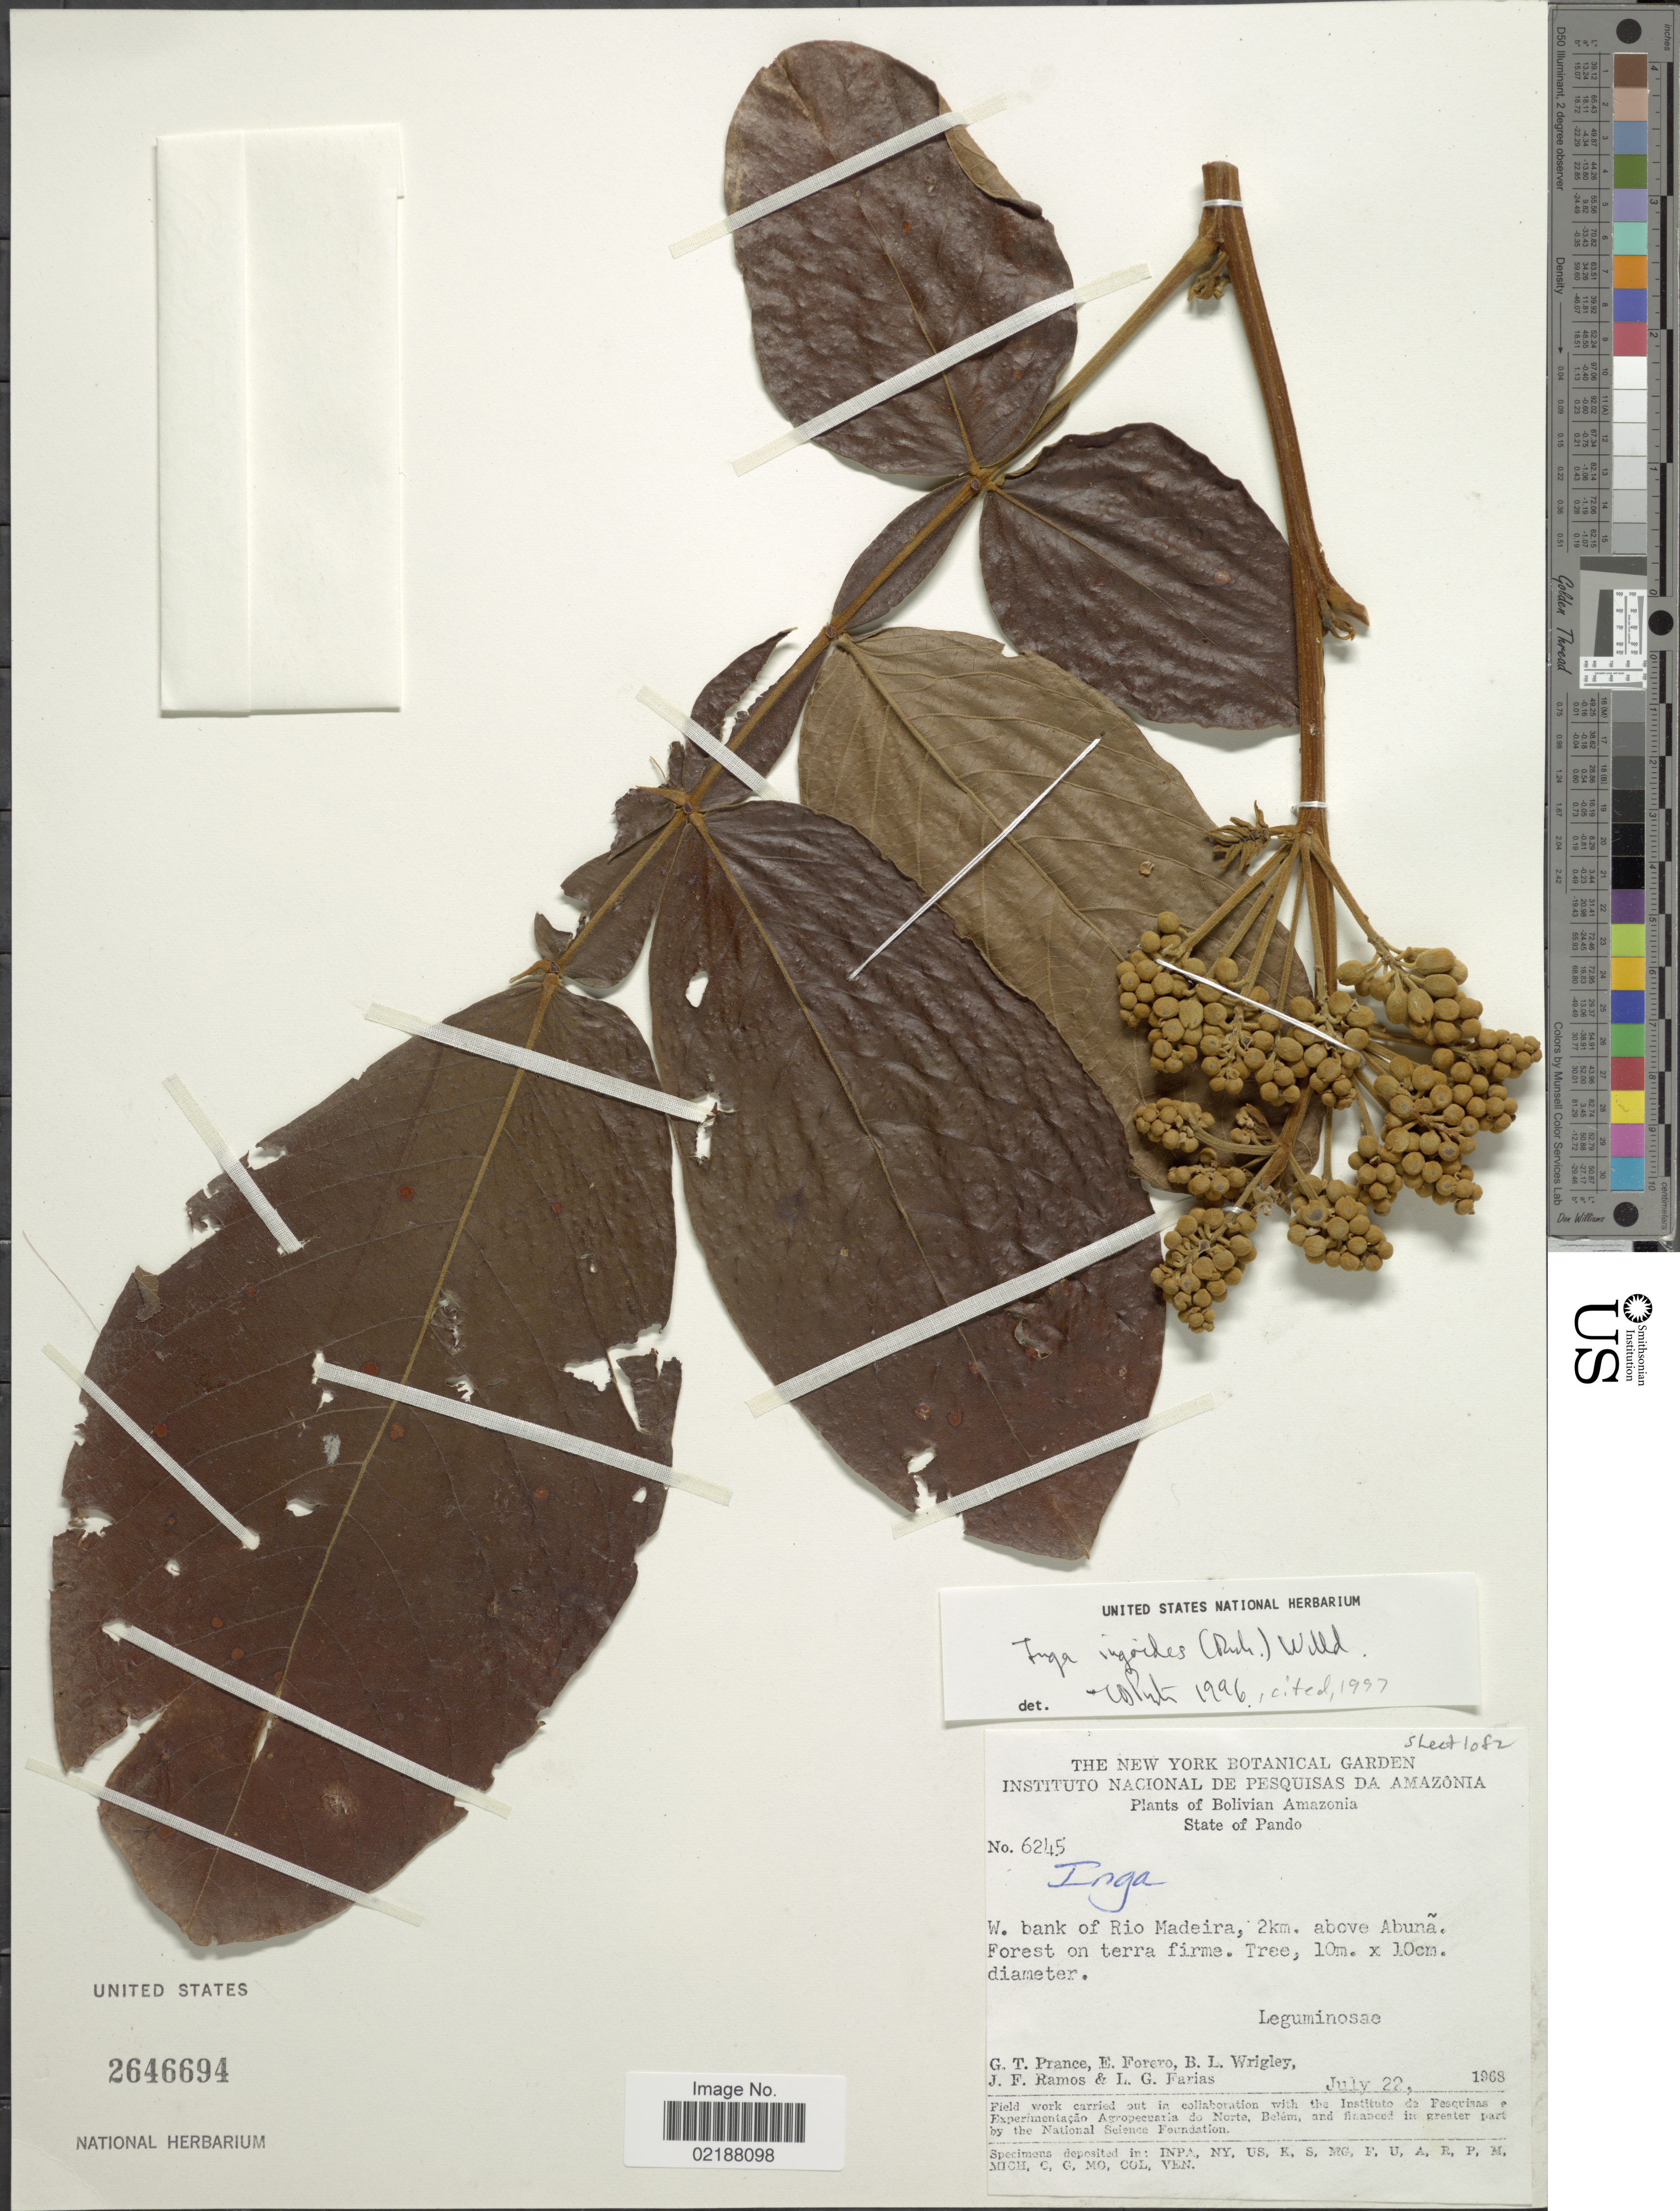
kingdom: Plantae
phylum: Tracheophyta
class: Magnoliopsida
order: Fabales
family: Fabaceae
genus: Inga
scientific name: Inga ingoides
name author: (Rich.) Willd.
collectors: G. T. Prance, E. Forero, B. L. Wrigley, J. F. Ramos & L. G. Farias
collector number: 6245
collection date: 1968-07-22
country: Bolivia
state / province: Pando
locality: Bolivian Amazonia. State of Pando. W. bank of Rio Madeira, 2km. above Abunã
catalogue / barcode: US 2646694